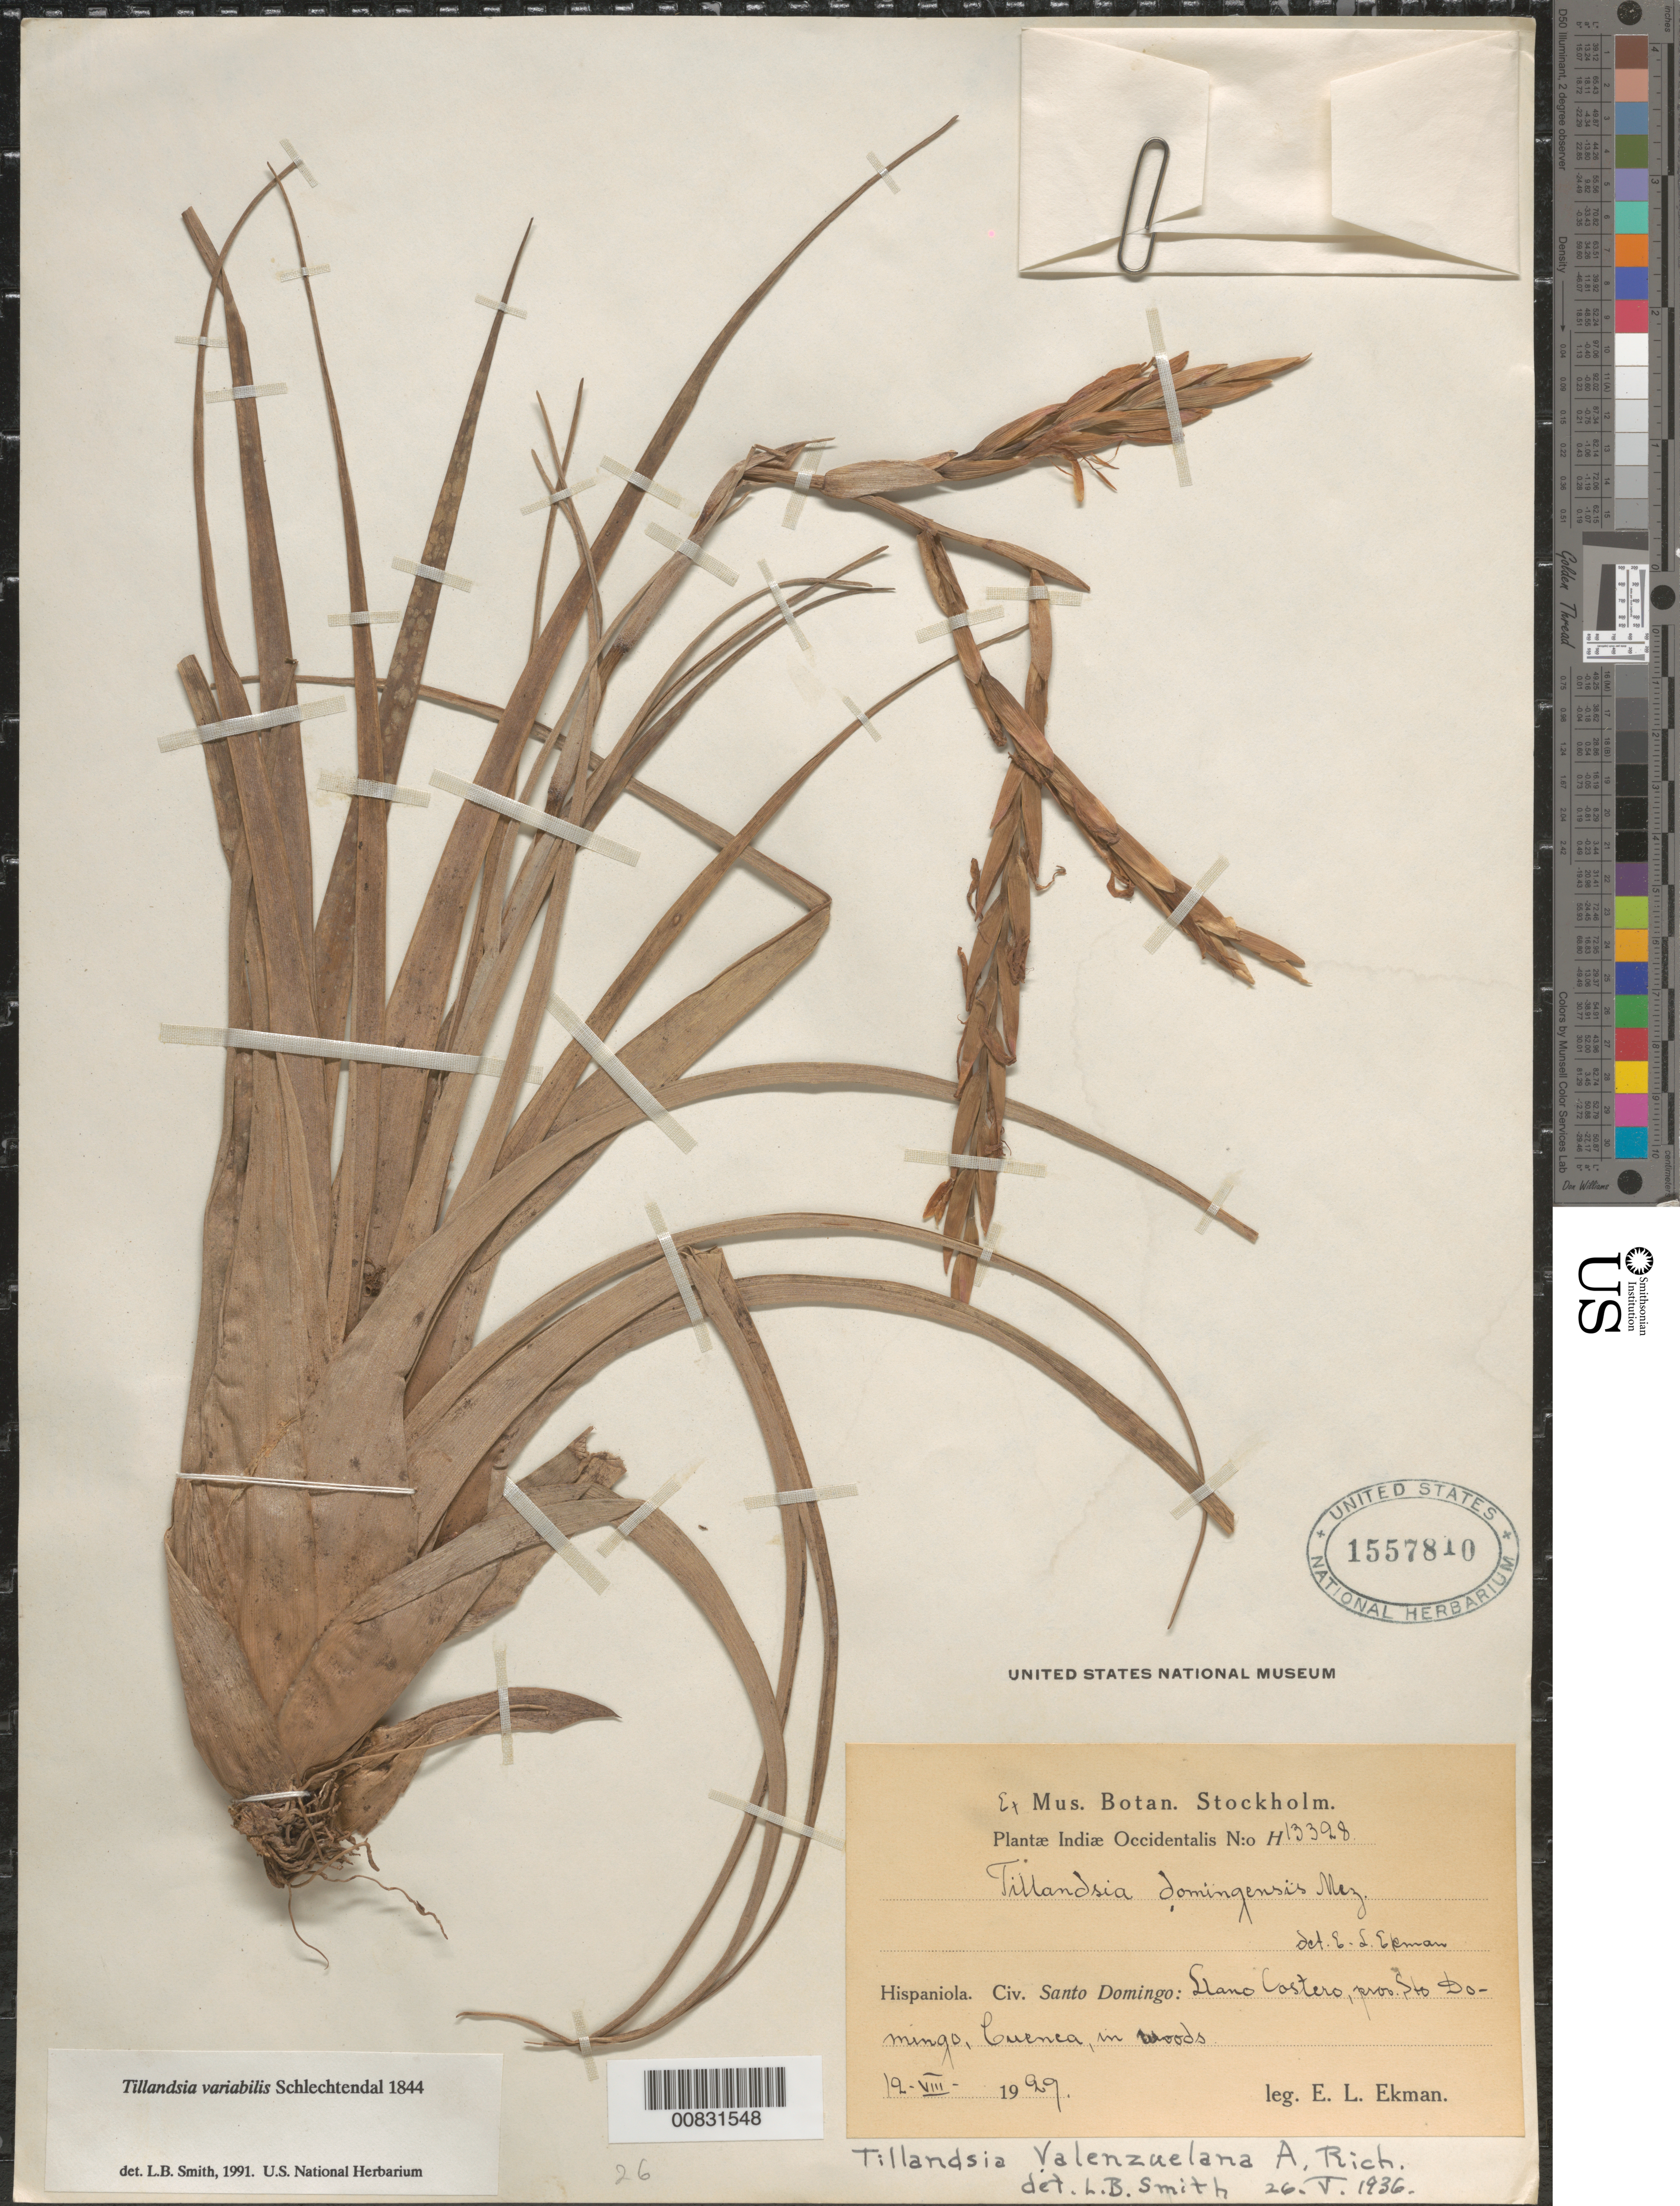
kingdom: Plantae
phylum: Tracheophyta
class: Liliopsida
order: Poales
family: Bromeliaceae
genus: Tillandsia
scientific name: Tillandsia variabilis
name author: Schltdl.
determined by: Smith, Lyman B., (US), NMNH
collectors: E. L. Ekman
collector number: H 13328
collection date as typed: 12 Aug 1929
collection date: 1929-08-12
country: Dominican Republic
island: Hispaniola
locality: Llano costero, Prov. Santo Domingo, Cuenca.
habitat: In woods.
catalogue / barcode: US 1557810